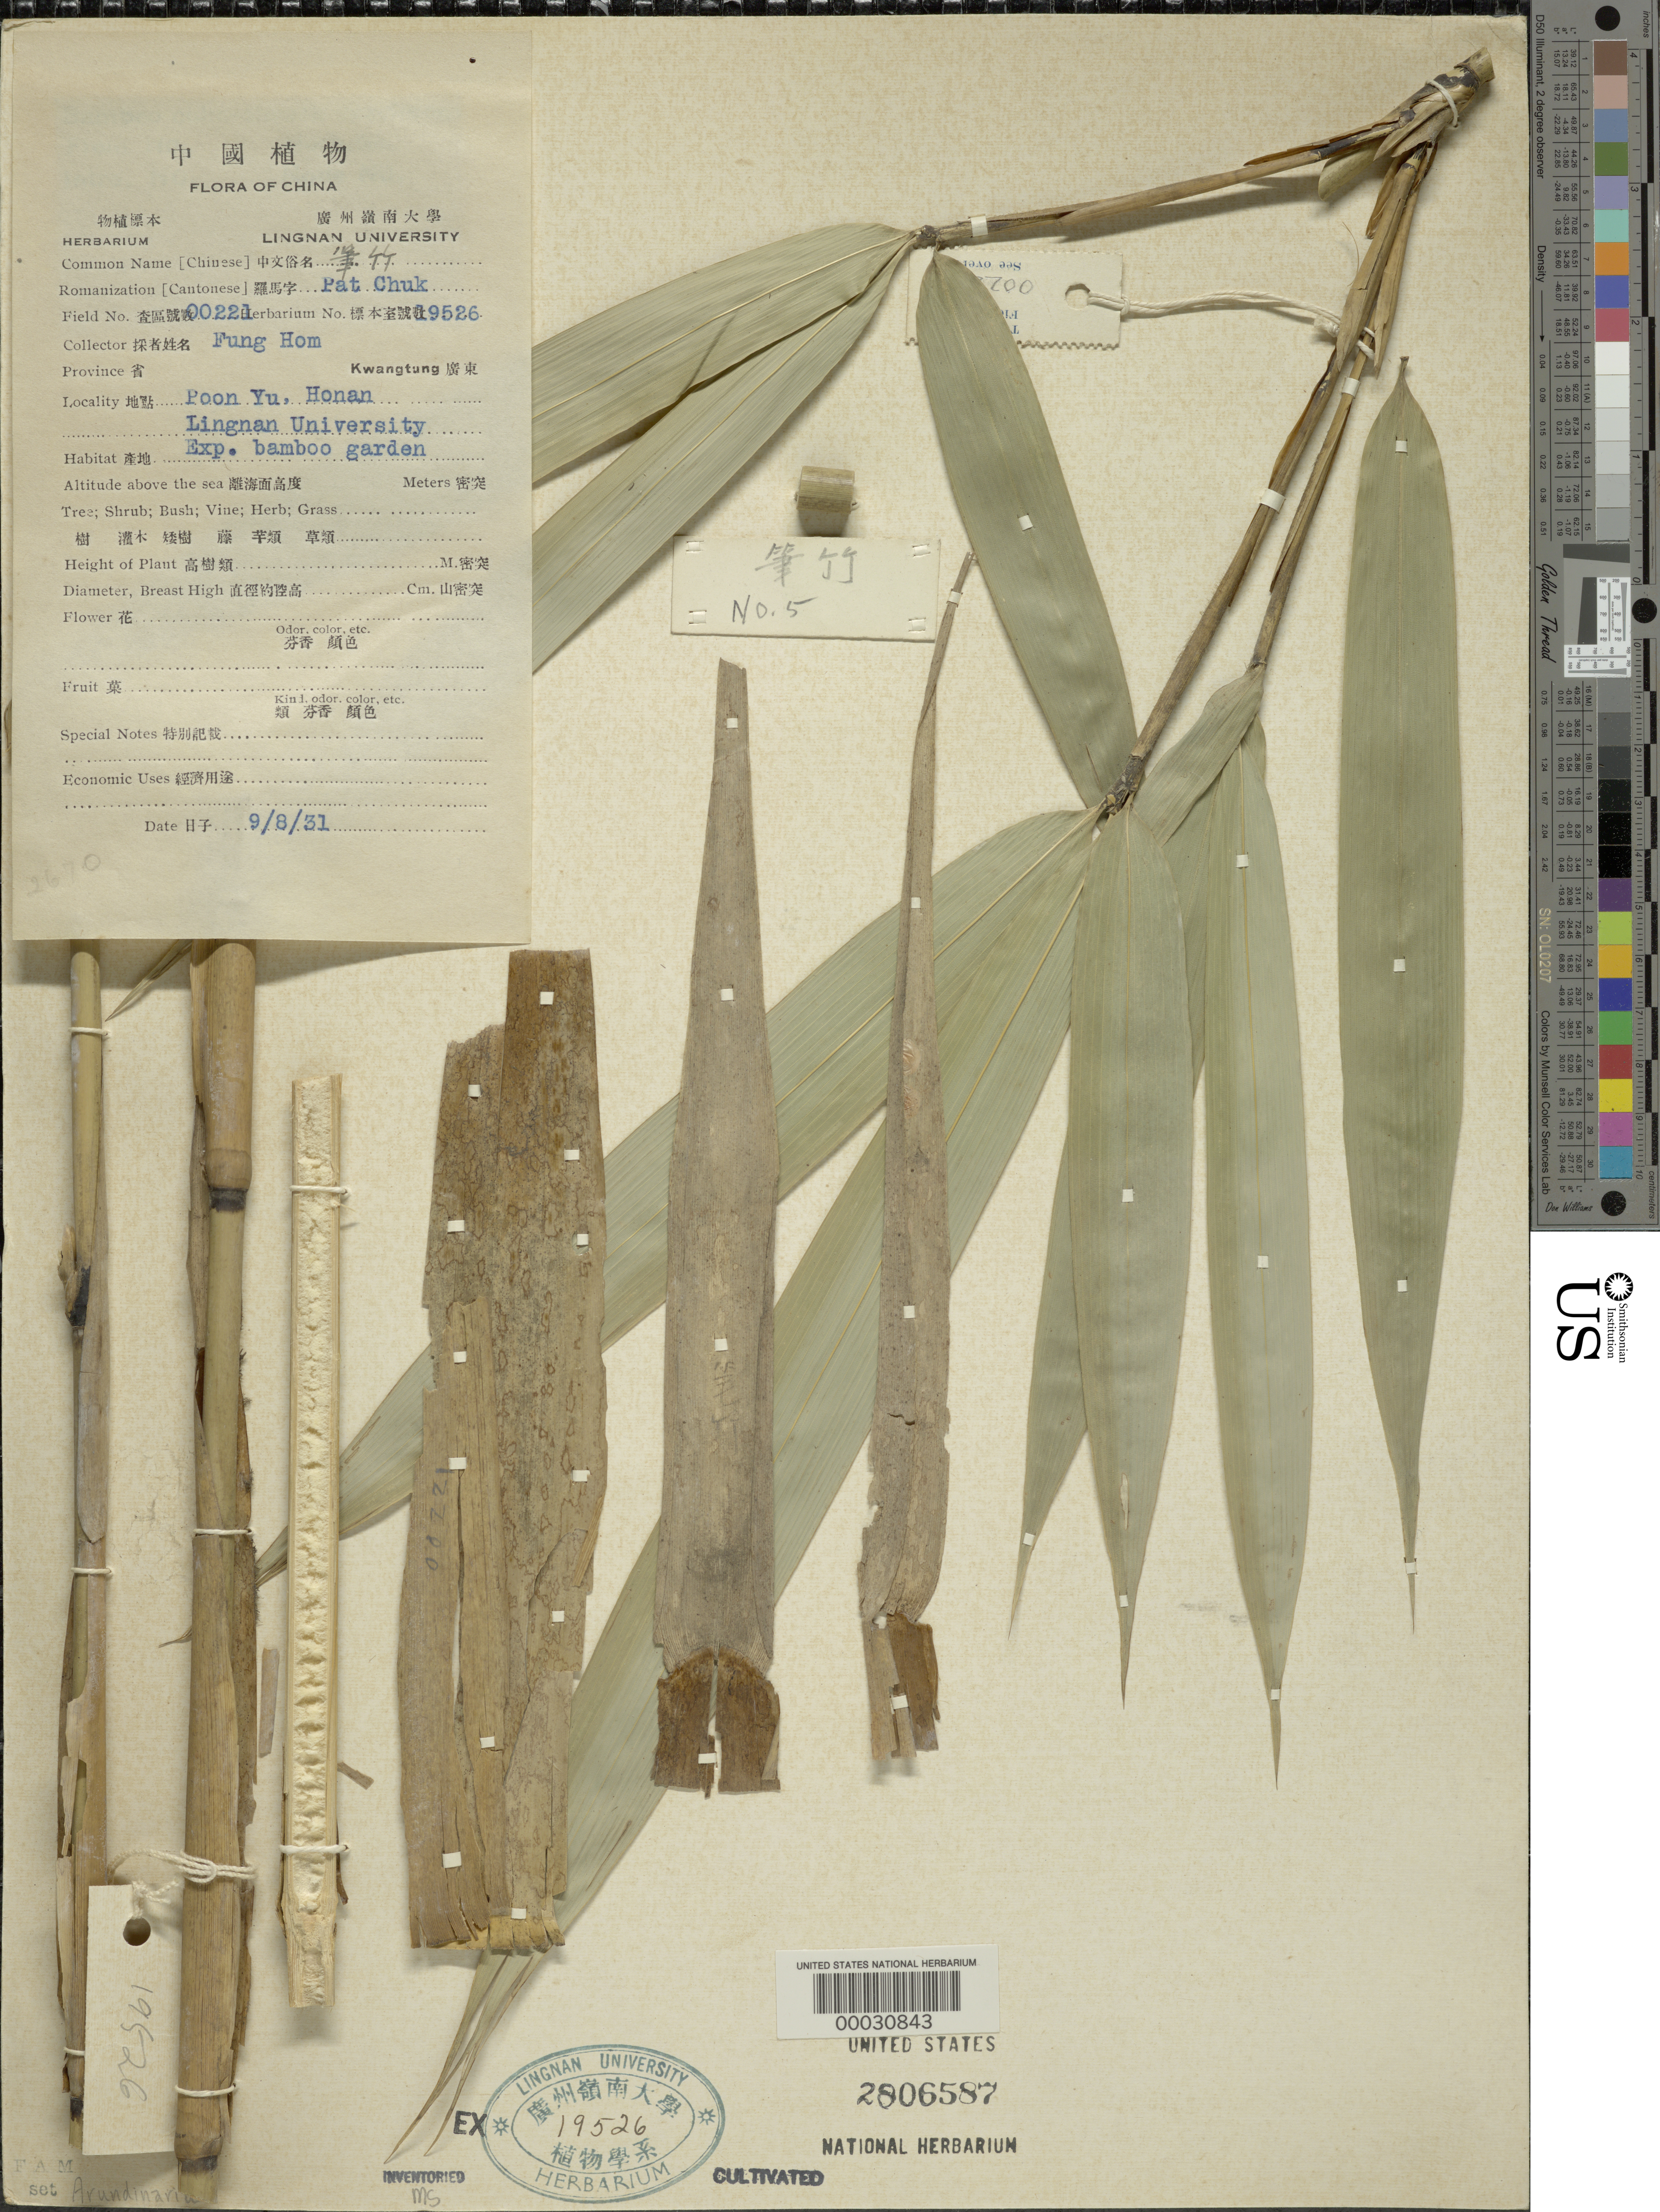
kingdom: Plantae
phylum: Tracheophyta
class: Liliopsida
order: Poales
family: Poaceae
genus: Arundinaria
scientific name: Arundinaria sp.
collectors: D. Bisset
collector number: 221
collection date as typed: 08 Sep 1931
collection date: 1931-09-08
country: China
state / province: Guangdong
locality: Lingnan university bamboo garden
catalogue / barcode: US 2806587